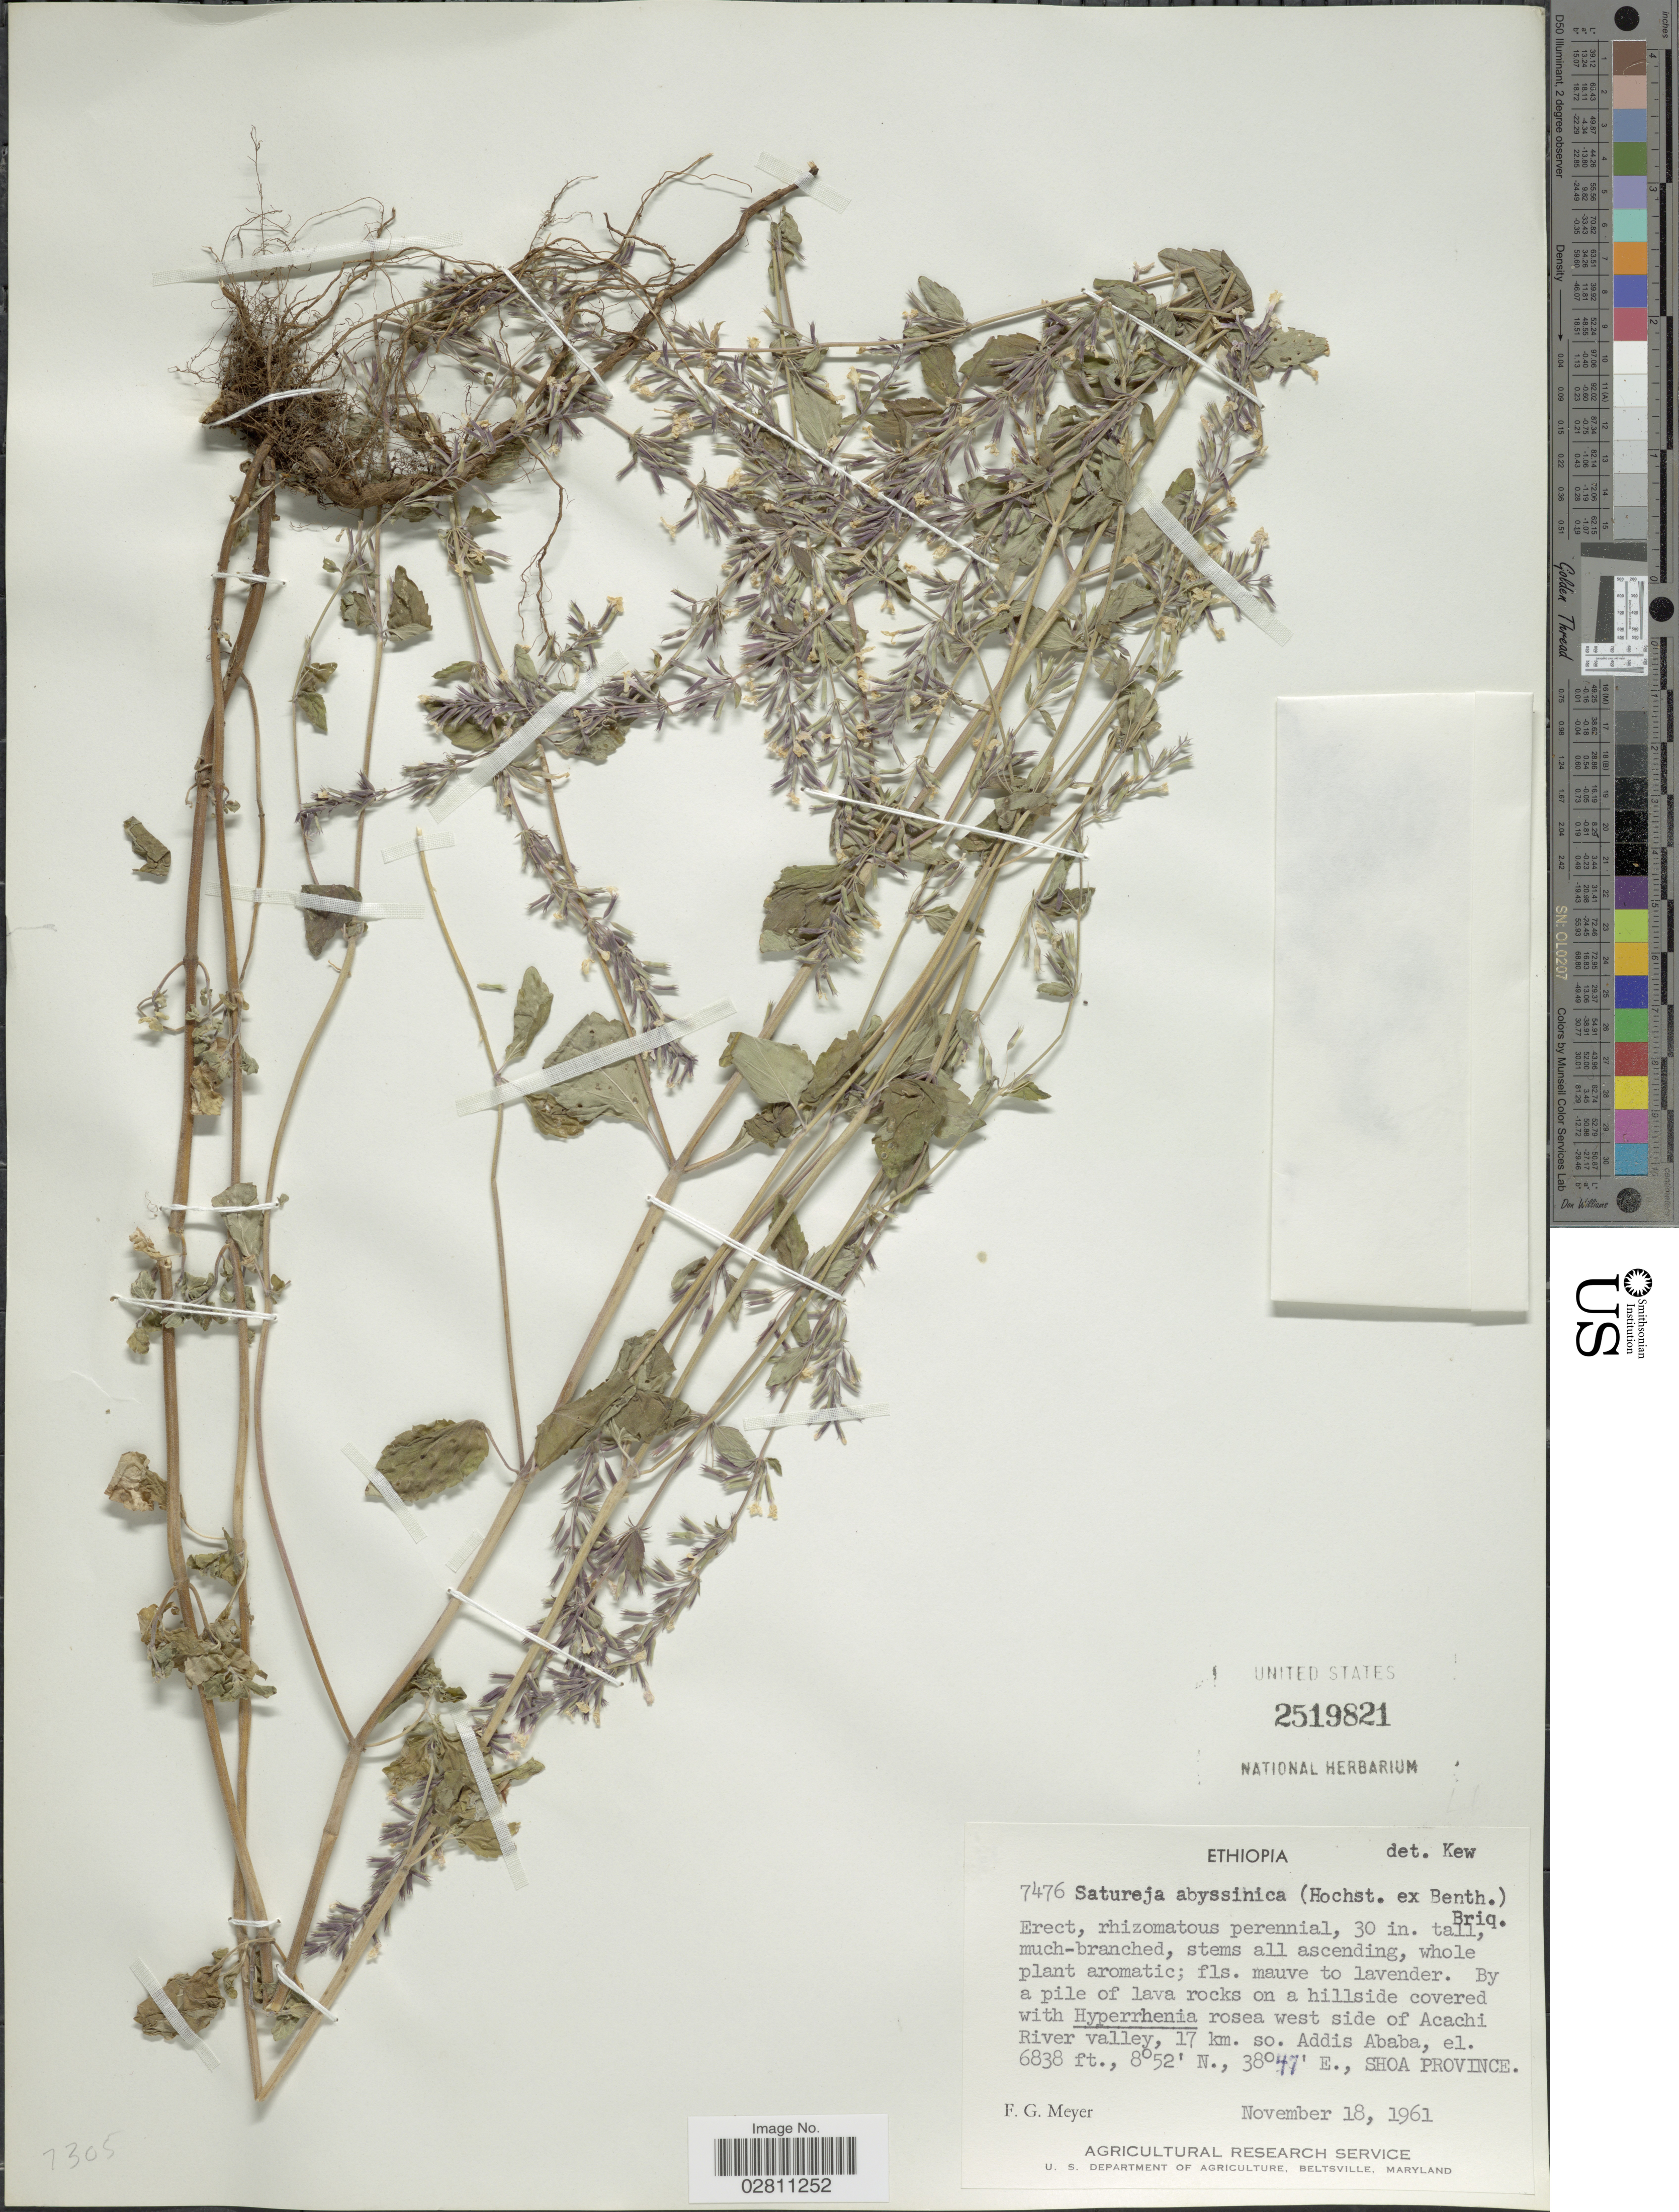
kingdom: Plantae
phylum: Tracheophyta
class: Magnoliopsida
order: Lamiales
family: Lamiaceae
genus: Clinopodium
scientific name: Clinopodium abyssinicum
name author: (Benth.) Kuntze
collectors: F. G. Meyer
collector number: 7476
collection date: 1961-11-18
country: Ethiopia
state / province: Addis Ababa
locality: West side of Acachi River Valley, 17 km. so. Addis Ababa, Shoa Province.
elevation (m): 2084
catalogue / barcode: US 2519821